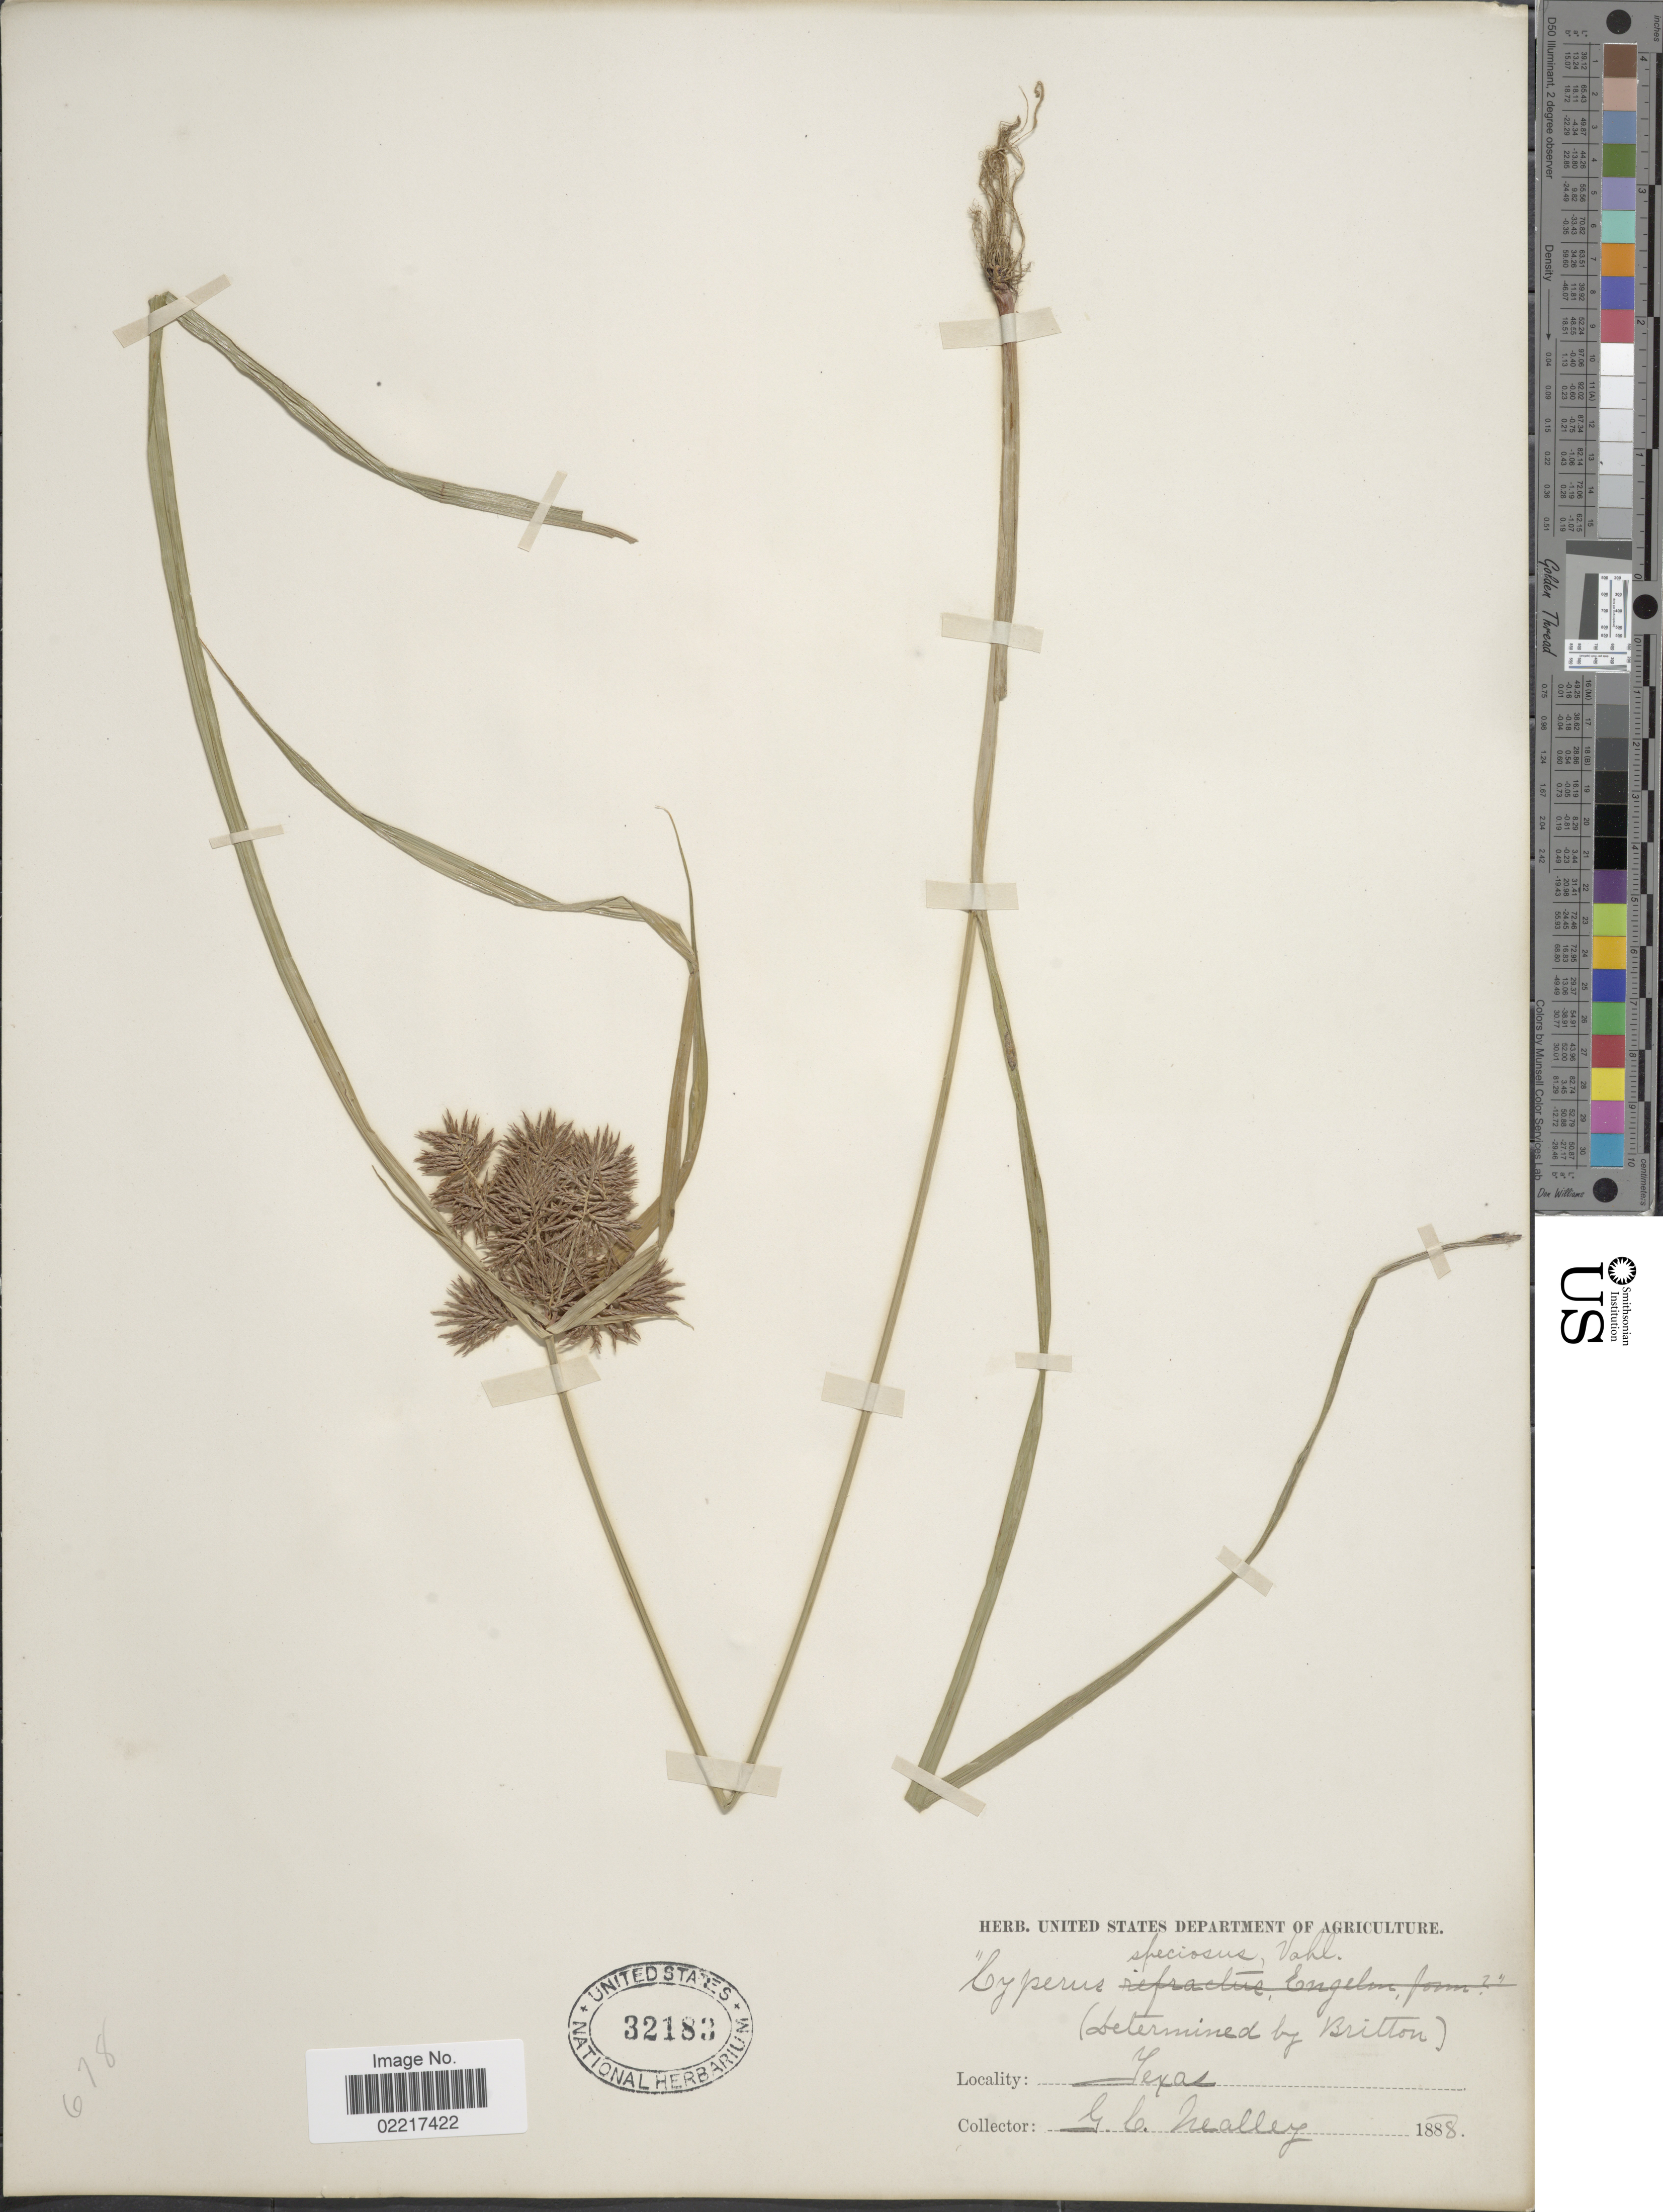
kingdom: Plantae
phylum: Tracheophyta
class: Liliopsida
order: Poales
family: Cyperaceae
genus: Cyperus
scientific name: Cyperus odoratus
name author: L.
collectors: G. C. Nealley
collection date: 1888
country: United States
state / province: Texas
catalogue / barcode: US 32183